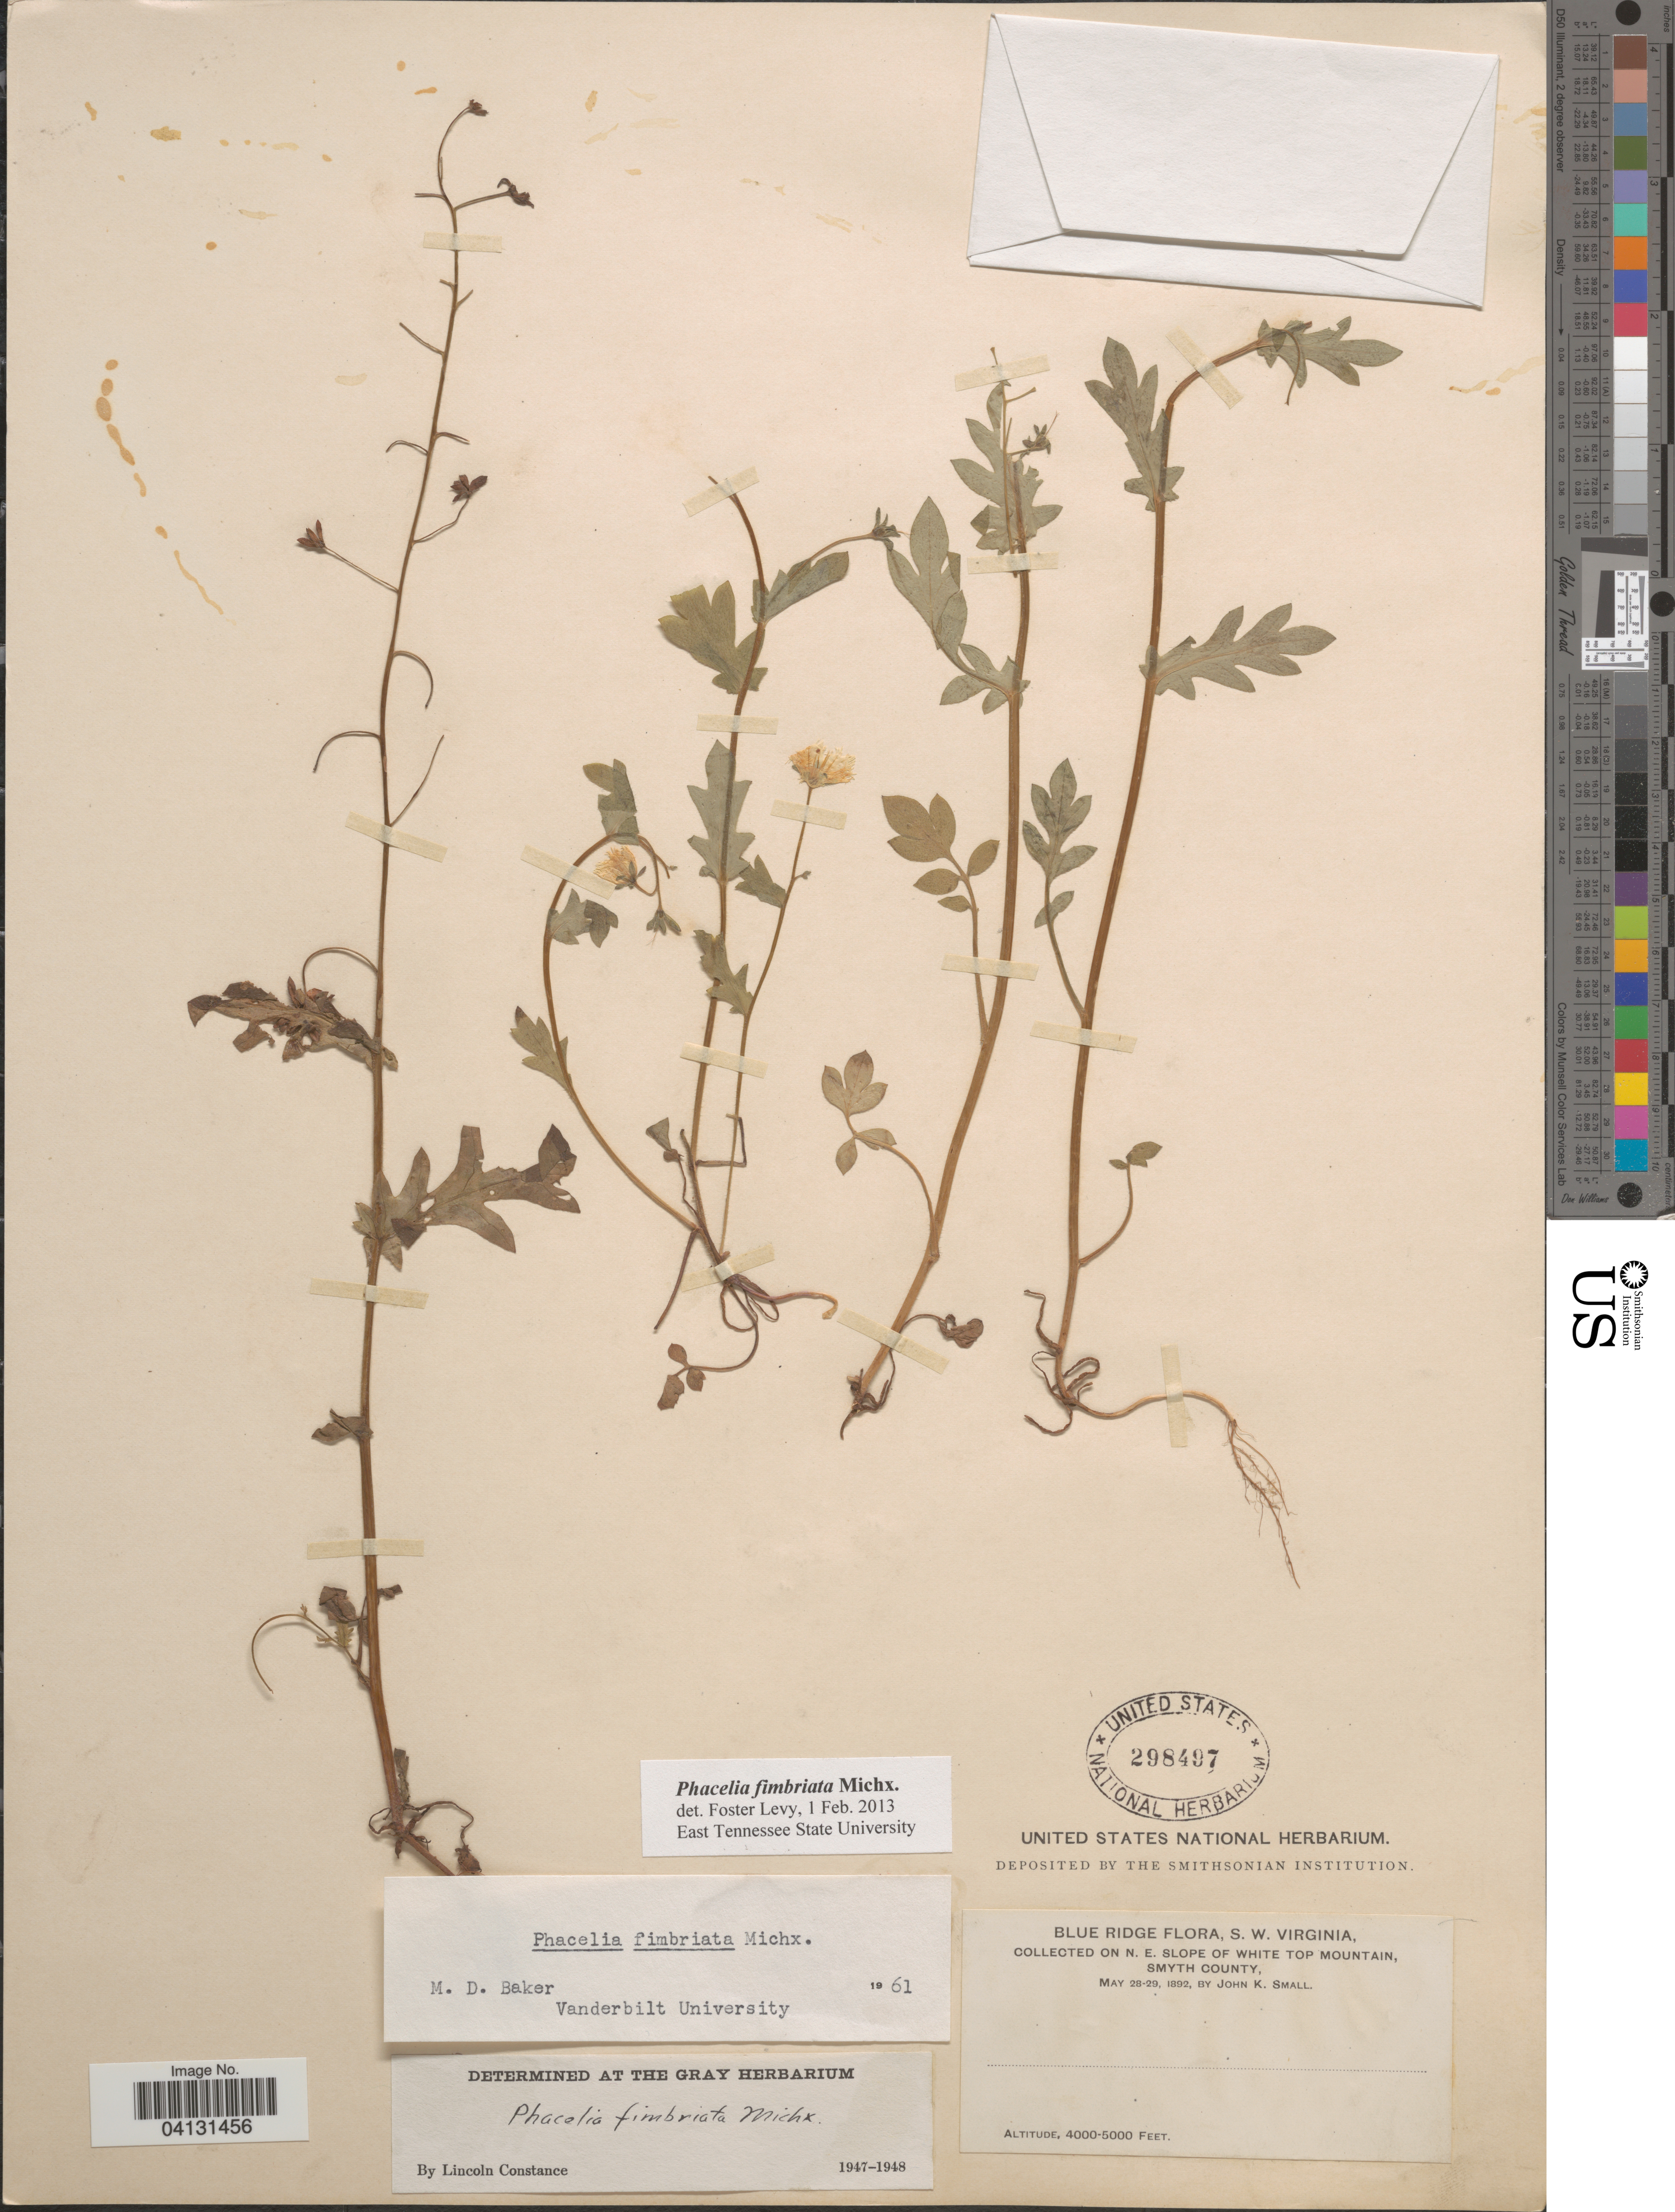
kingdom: Plantae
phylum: Tracheophyta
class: Magnoliopsida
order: Boraginales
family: Hydrophyllaceae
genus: Phacelia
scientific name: Phacelia fimbriata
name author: Michx.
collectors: J. K. Small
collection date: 1892-05-28/1892-05-29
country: United States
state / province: Virginia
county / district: Smyth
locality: Blue Ridge, S. W. Virginia. On N. E. slope of White Top Mountain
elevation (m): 4000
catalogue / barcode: US 298497